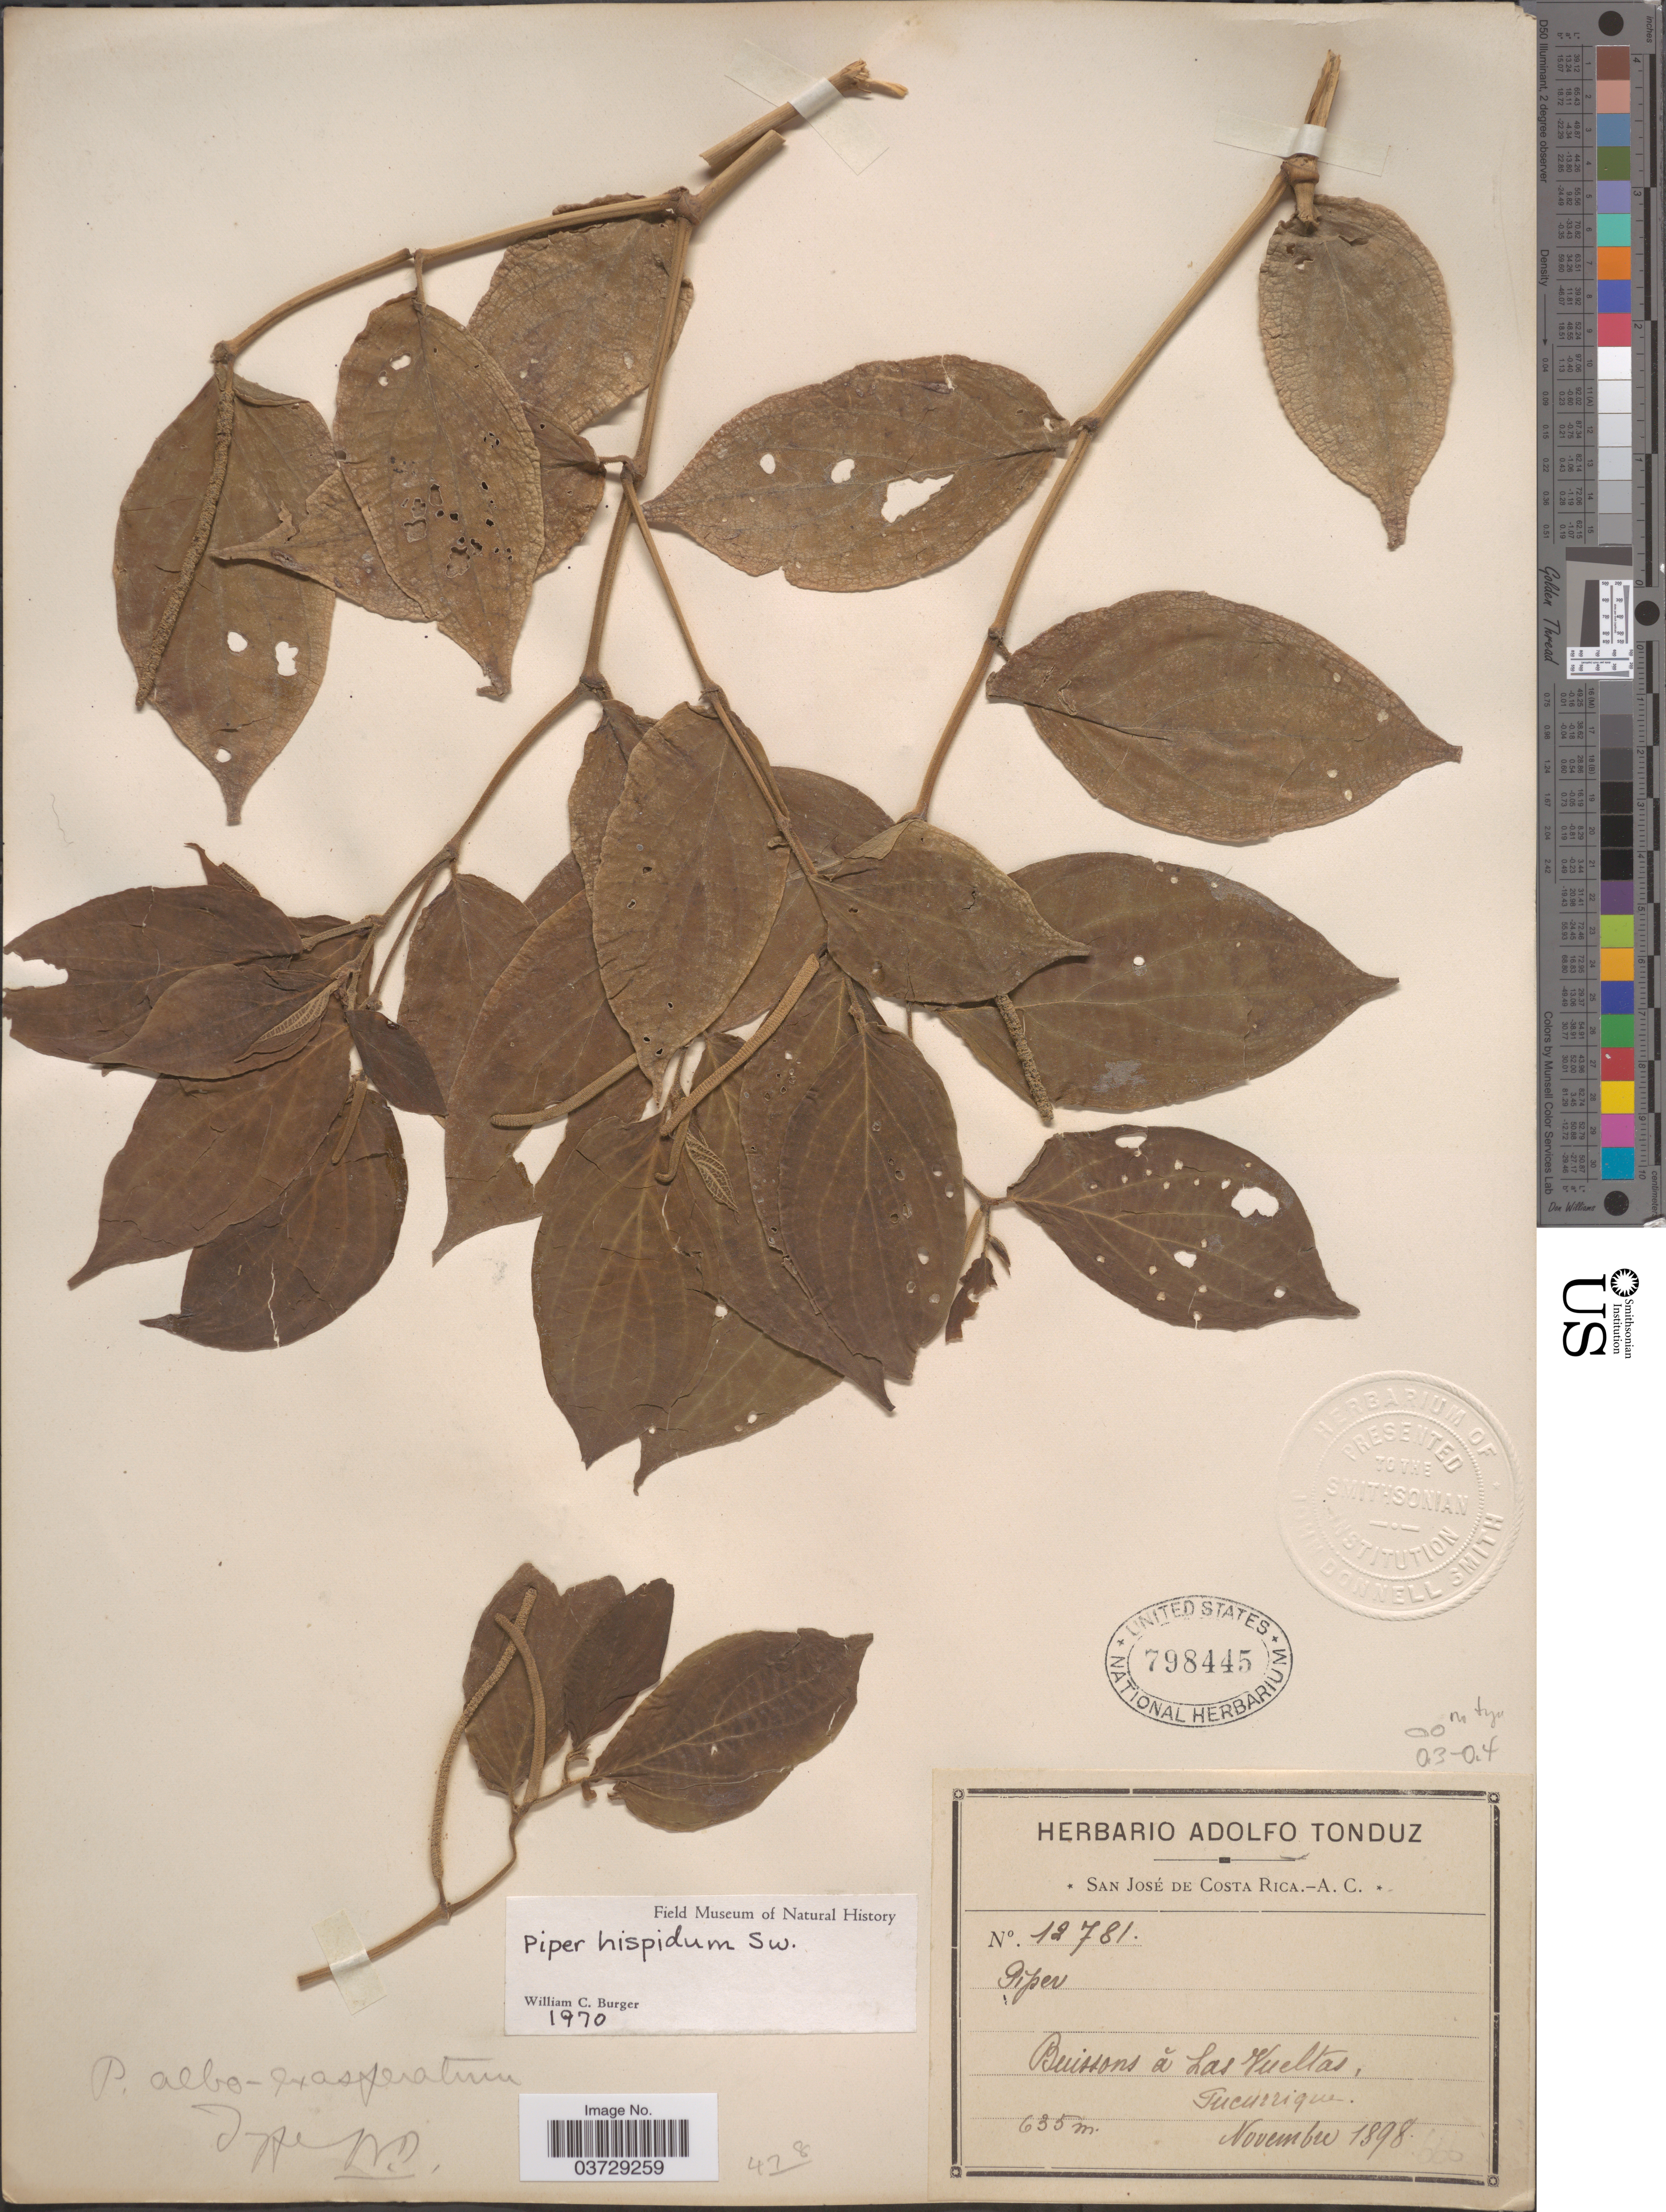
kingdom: Plantae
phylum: Tracheophyta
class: Magnoliopsida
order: Piperales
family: Piperaceae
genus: Piper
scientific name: Piper hispidum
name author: Sw.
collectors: ex Herb. Adolfo Tonduz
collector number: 12781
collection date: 1898-11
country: Costa Rica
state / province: San José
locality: Buissons ă Las Vueltas, Tucurrique.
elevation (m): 635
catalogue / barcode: US 798445